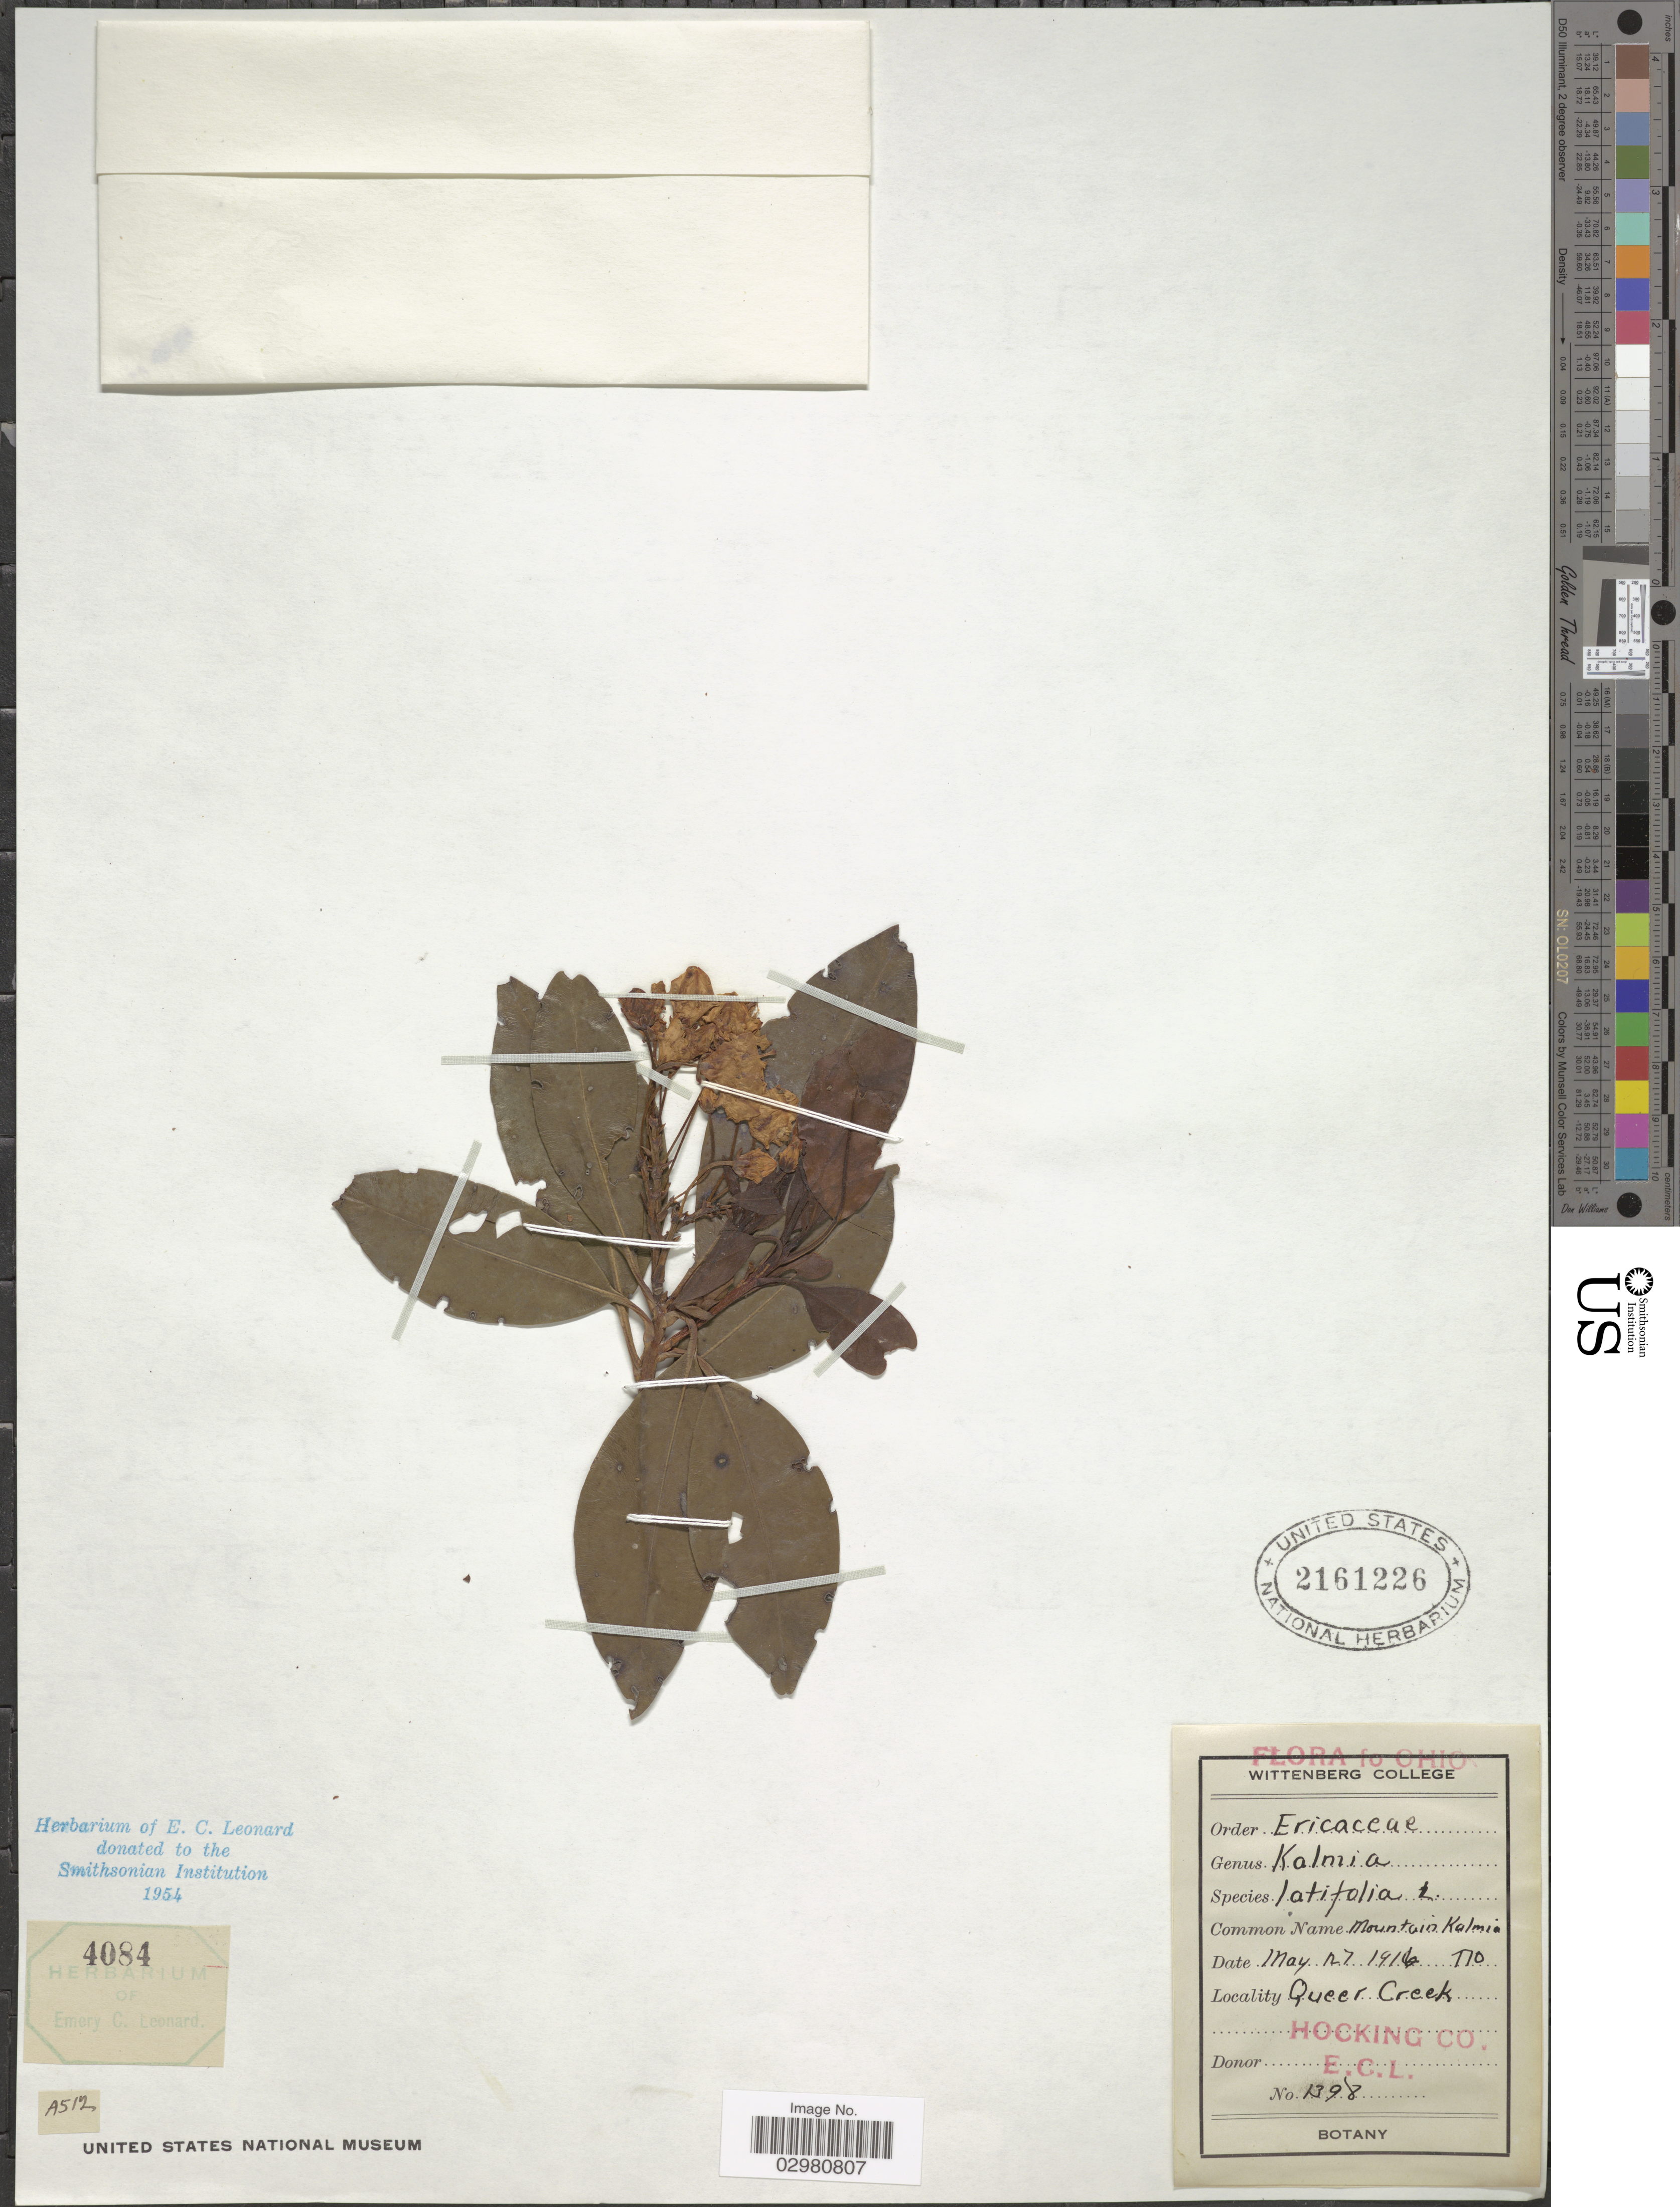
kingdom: Plantae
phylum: Tracheophyta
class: Magnoliopsida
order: Ericales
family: Ericaceae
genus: Kalmia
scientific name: Kalmia latifolia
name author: L.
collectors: E. C. Leonard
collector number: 1398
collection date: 1916-05-27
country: United States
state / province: Ohio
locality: Queer Creek. Hocking Co. T10.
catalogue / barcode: US 2161226